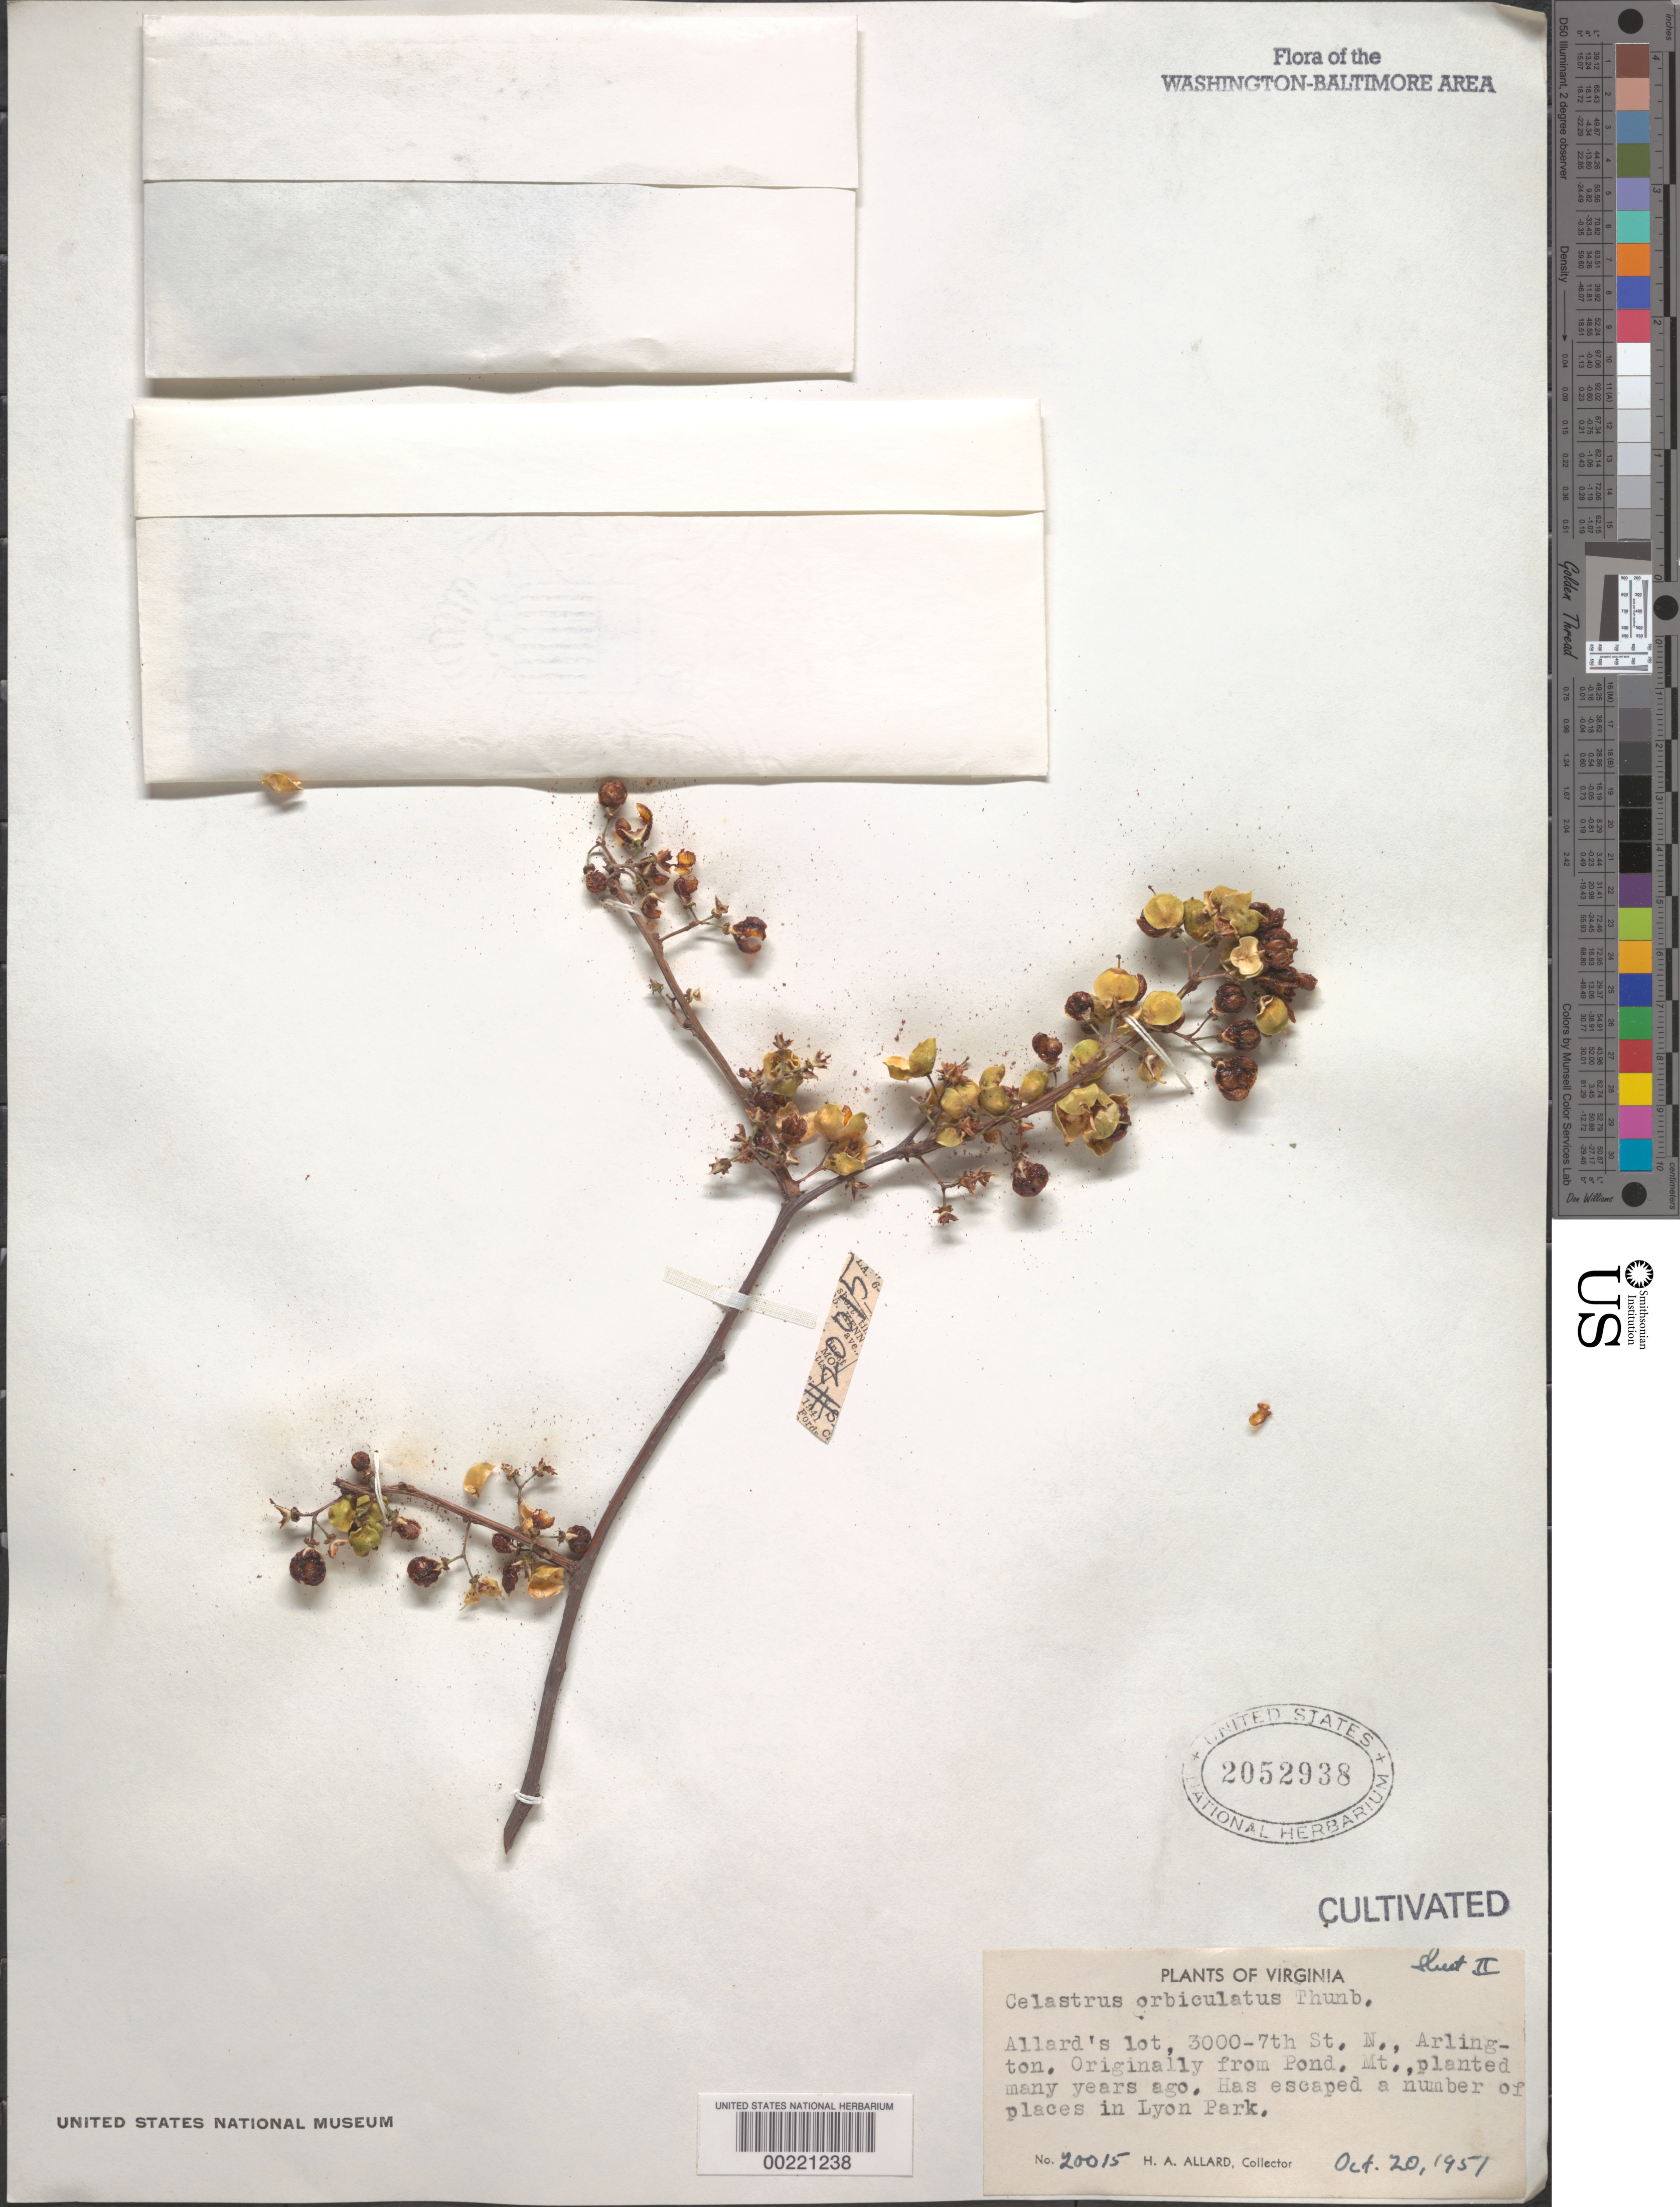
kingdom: Plantae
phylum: Tracheophyta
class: Magnoliopsida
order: Celastrales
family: Celastraceae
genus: Celastrus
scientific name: Celastrus orbiculatus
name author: Thunb.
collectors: H. A. Allard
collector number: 20015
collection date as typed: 20 Oct 1951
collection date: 1951-10-20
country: United States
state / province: Virginia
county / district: Arlington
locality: Arlington, 3000 7th, Allard's Lot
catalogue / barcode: US 2052938